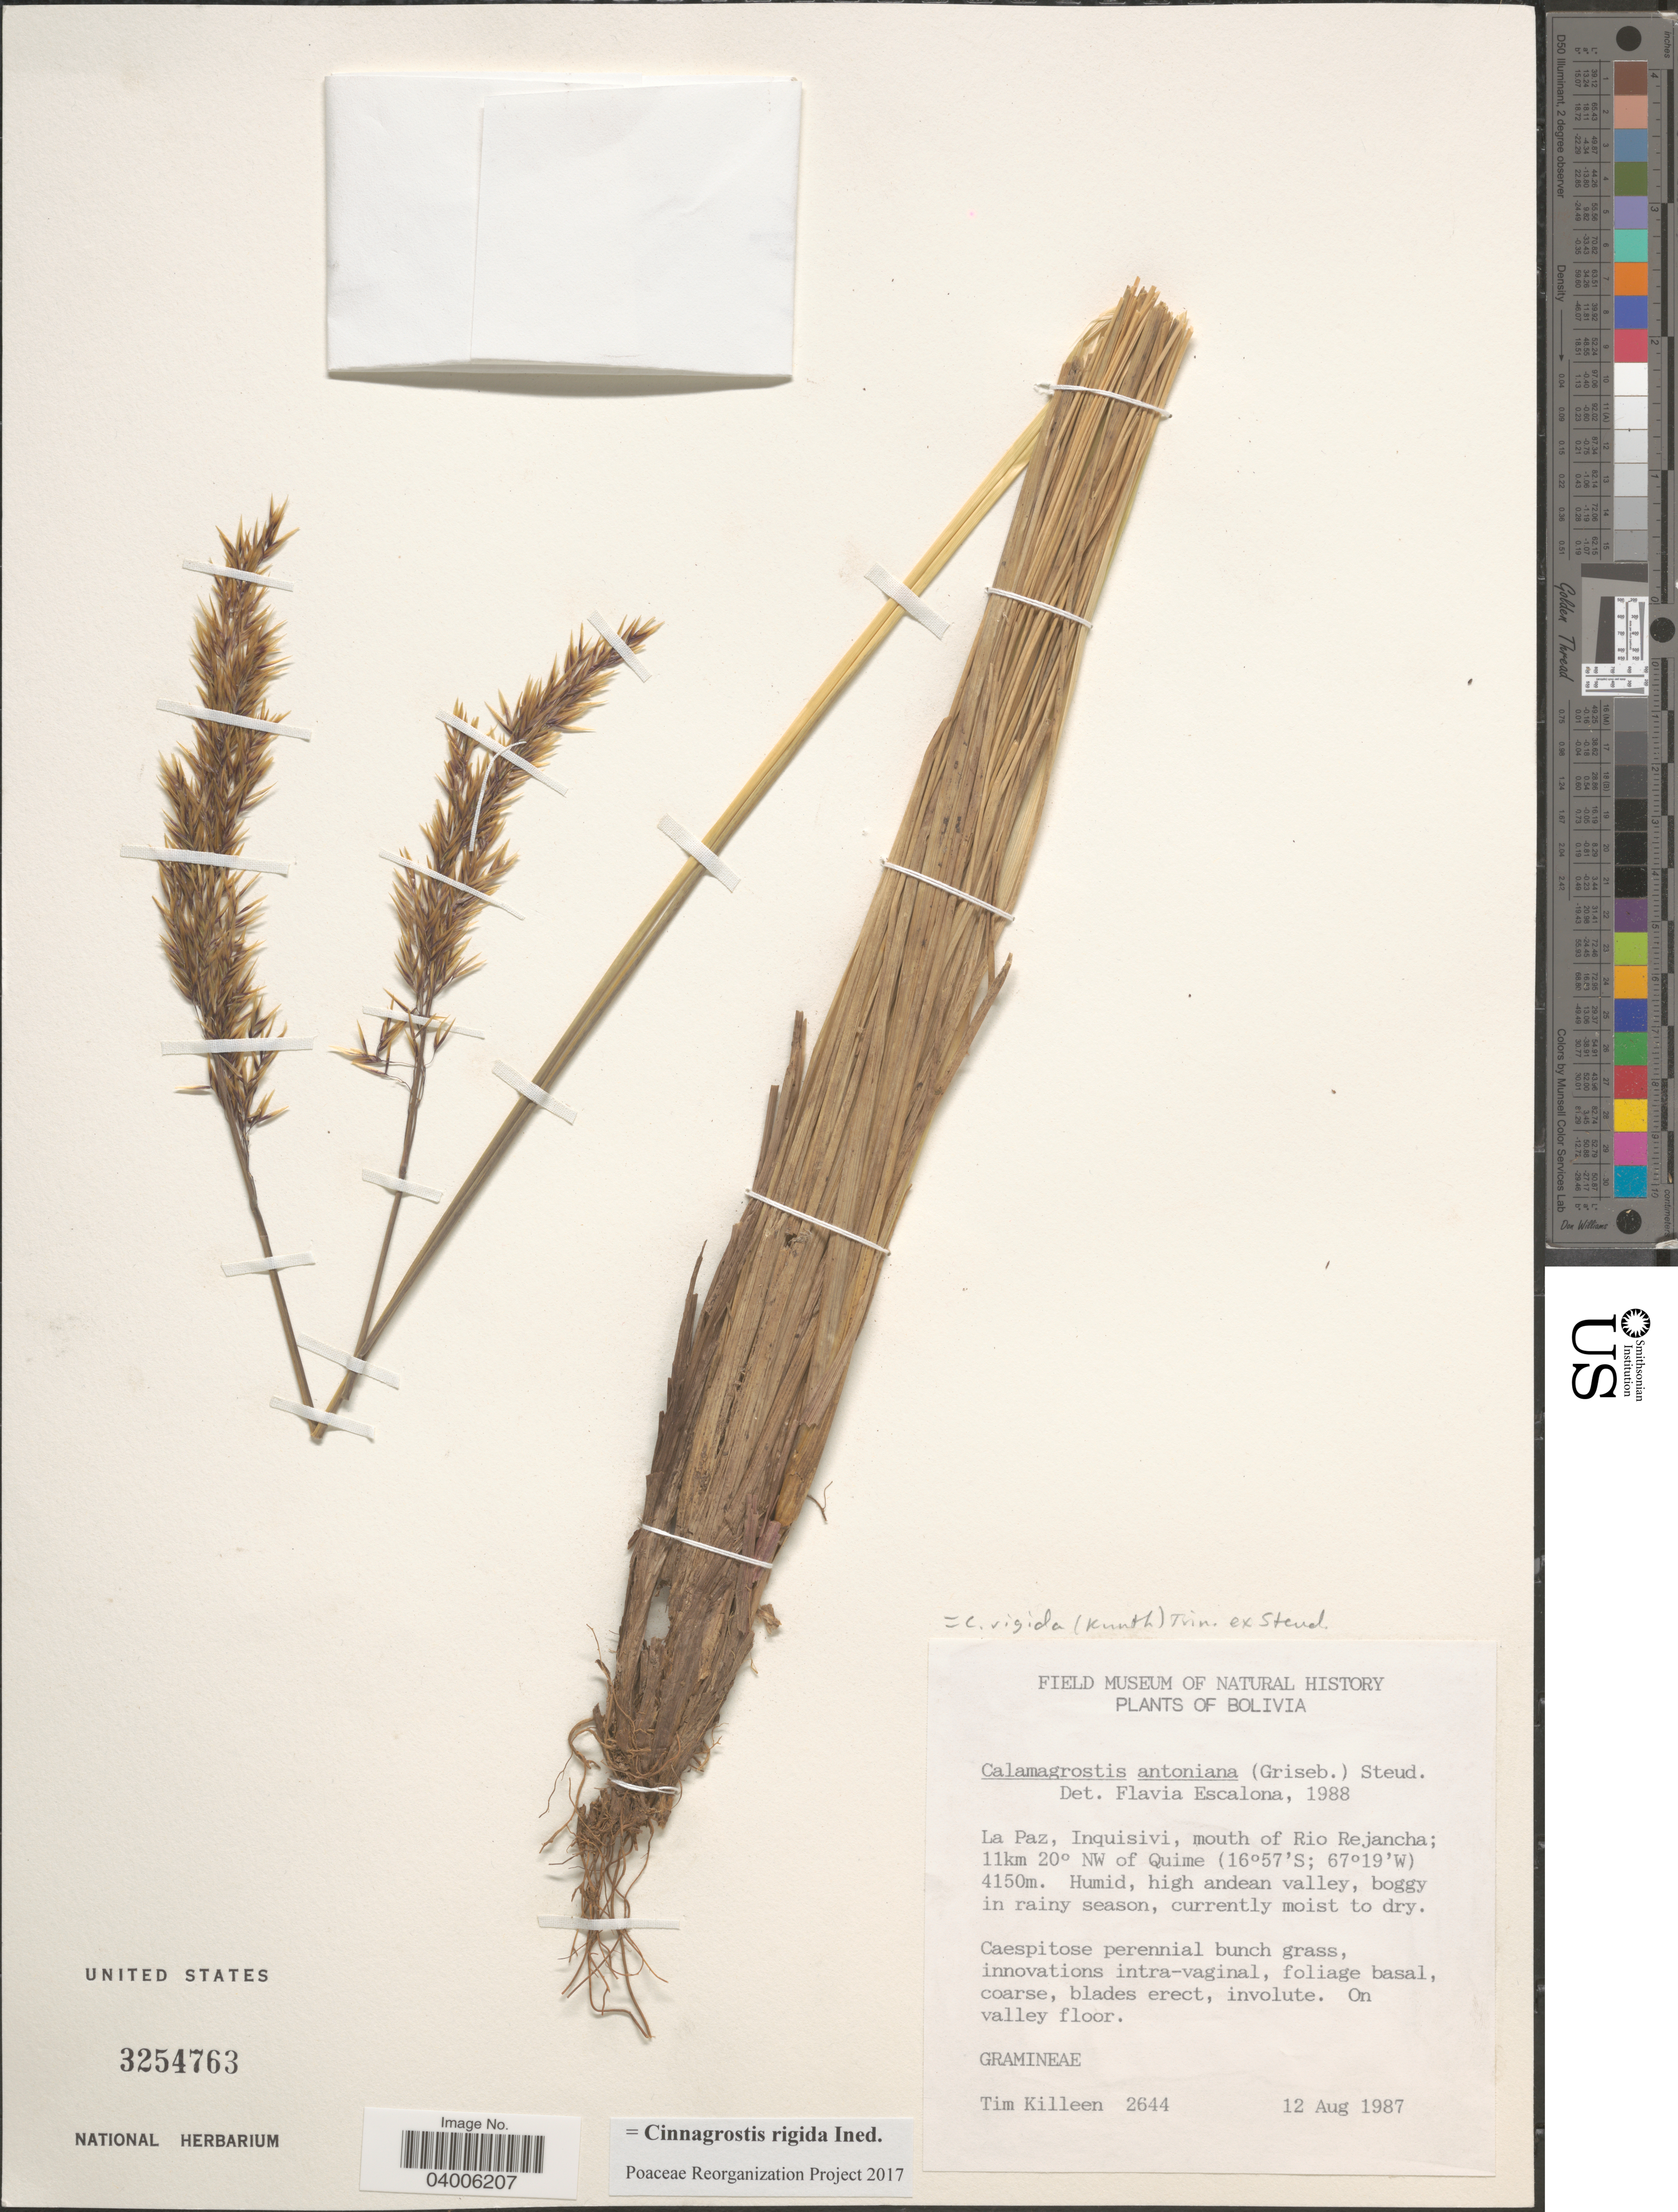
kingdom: Plantae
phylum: Tracheophyta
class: Liliopsida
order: Poales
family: Poaceae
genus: Cinnagrostis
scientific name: Cinnagrostis rigida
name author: (Kunth) P.M. Peterson et al.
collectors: T. J. Killeen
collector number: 2644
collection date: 1987-08-12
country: Bolivia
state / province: La Paz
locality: Inquisivi, mouth of Rio Rejancha; 11km 20° NW of Quime.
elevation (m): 4150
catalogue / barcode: US 3254763